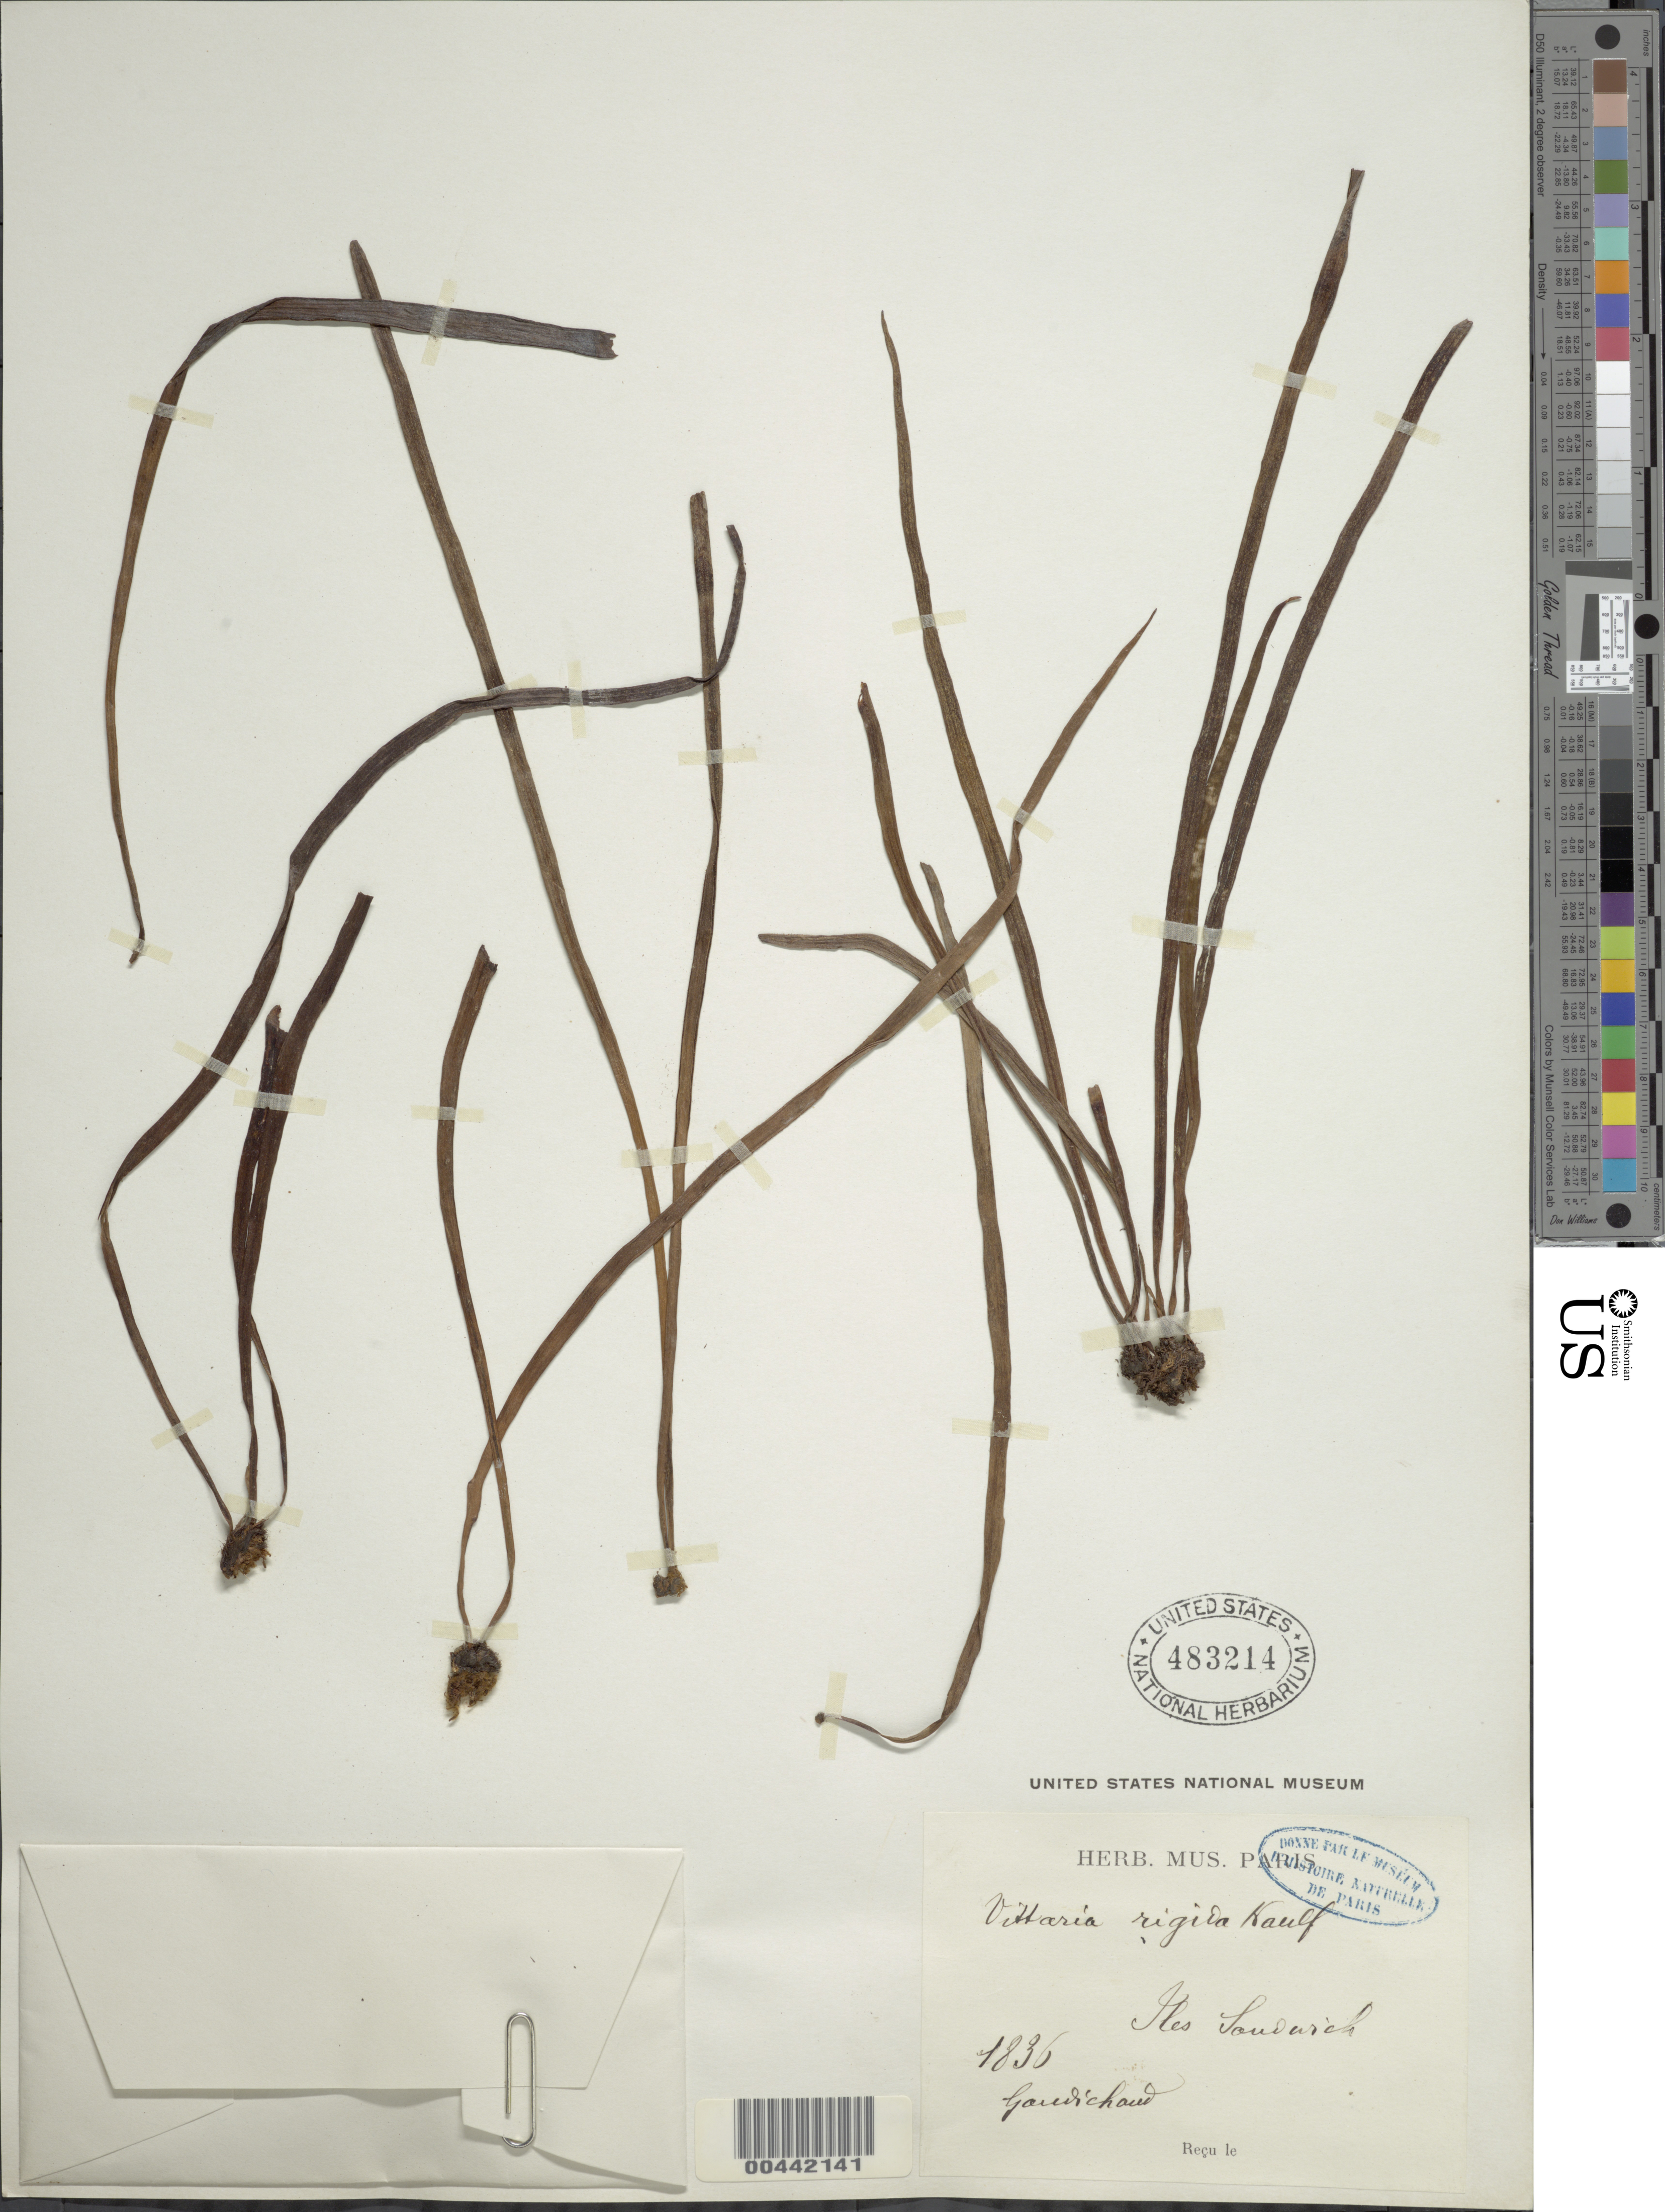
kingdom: Plantae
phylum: Tracheophyta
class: Polypodiopsida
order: Polypodiales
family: Pteridaceae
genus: Haplopteris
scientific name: Haplopteris elongata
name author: (Sw.) Crane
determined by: Wagner, W. L., (BOT), Smithsonian Institution - National Museum of Natural History (UNITED STATES)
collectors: C. Gaudichaud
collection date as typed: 1836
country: United States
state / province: Hawaii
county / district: Kauai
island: Kaua'i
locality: Iles Sandwich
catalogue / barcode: US 483214